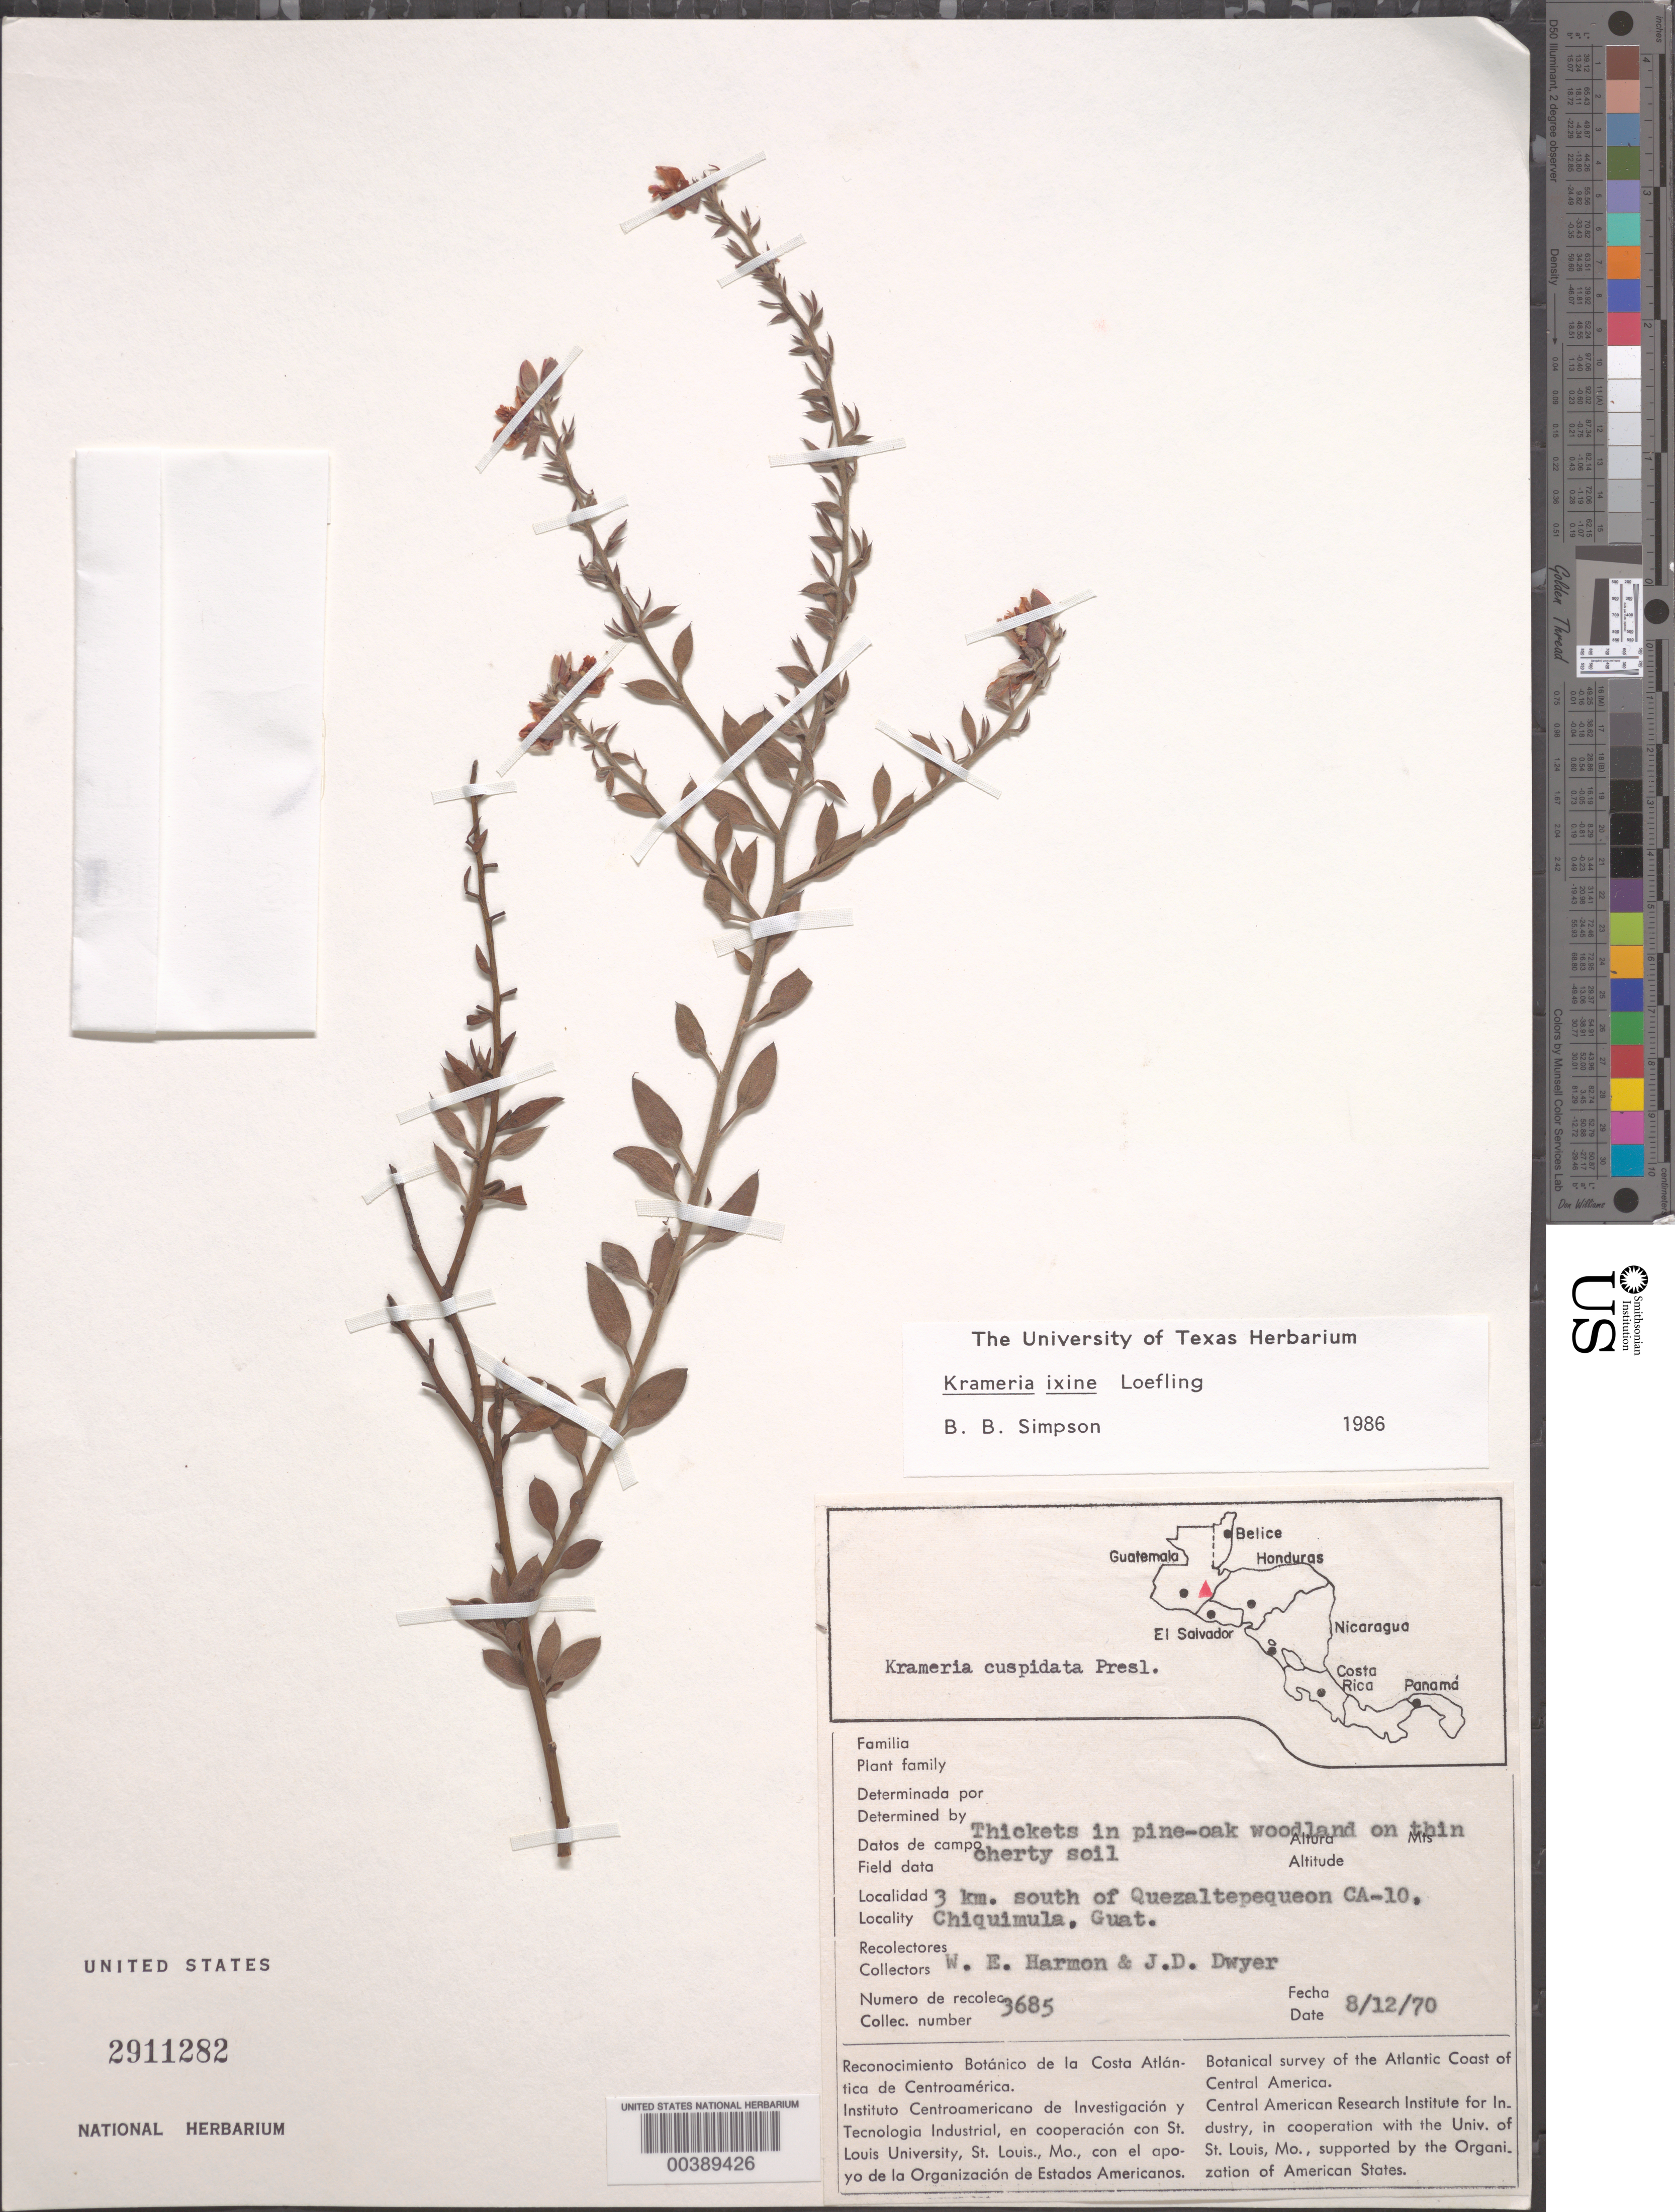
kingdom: Plantae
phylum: Tracheophyta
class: Magnoliopsida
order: Zygophyllales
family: Krameriaceae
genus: Krameria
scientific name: Krameria ixine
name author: L.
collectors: W. E. Harmon & J. D. Dwyer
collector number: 3685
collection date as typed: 08 Dec 1970 or 12 Aug 1970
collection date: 1970-08-12 or 1970-12-08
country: Guatemala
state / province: Chiquimula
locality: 3 km S of Quezaltepequeon CA-10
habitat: Thickets in woodland on thin cherty soil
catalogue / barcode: US 2911282